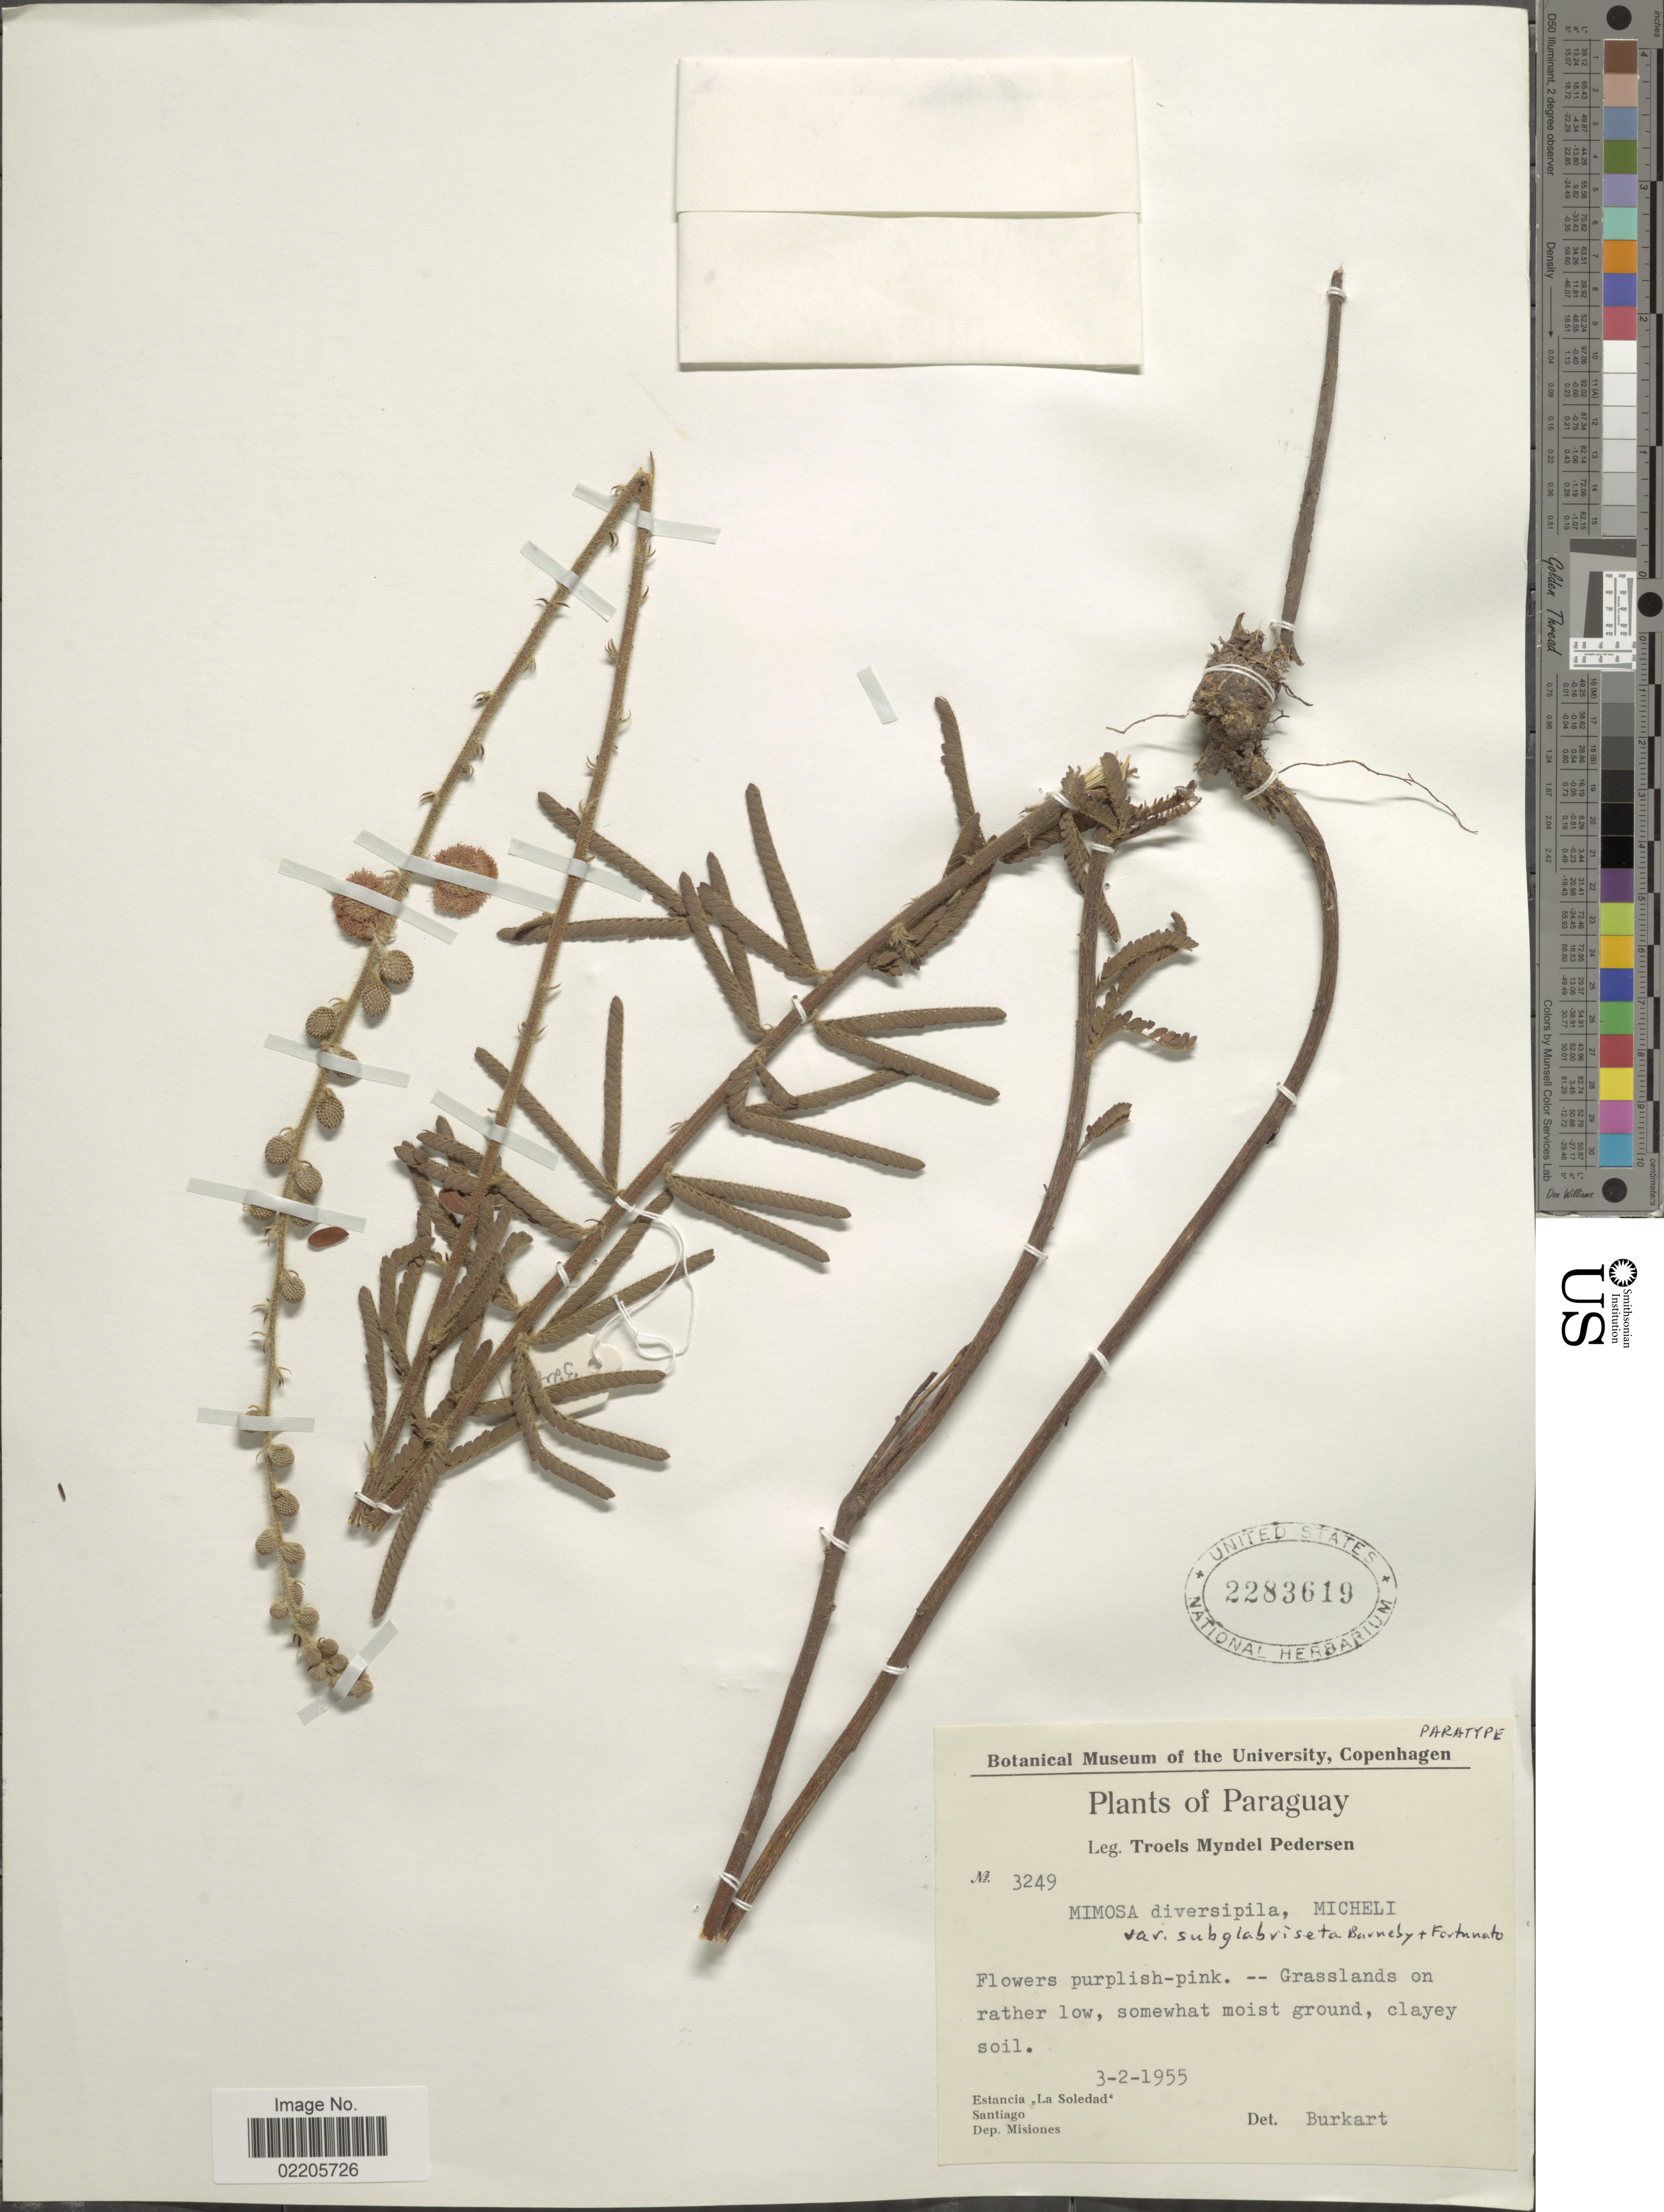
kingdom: Plantae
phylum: Tracheophyta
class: Magnoliopsida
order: Fabales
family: Fabaceae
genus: Mimosa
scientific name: Mimosa diversipila var. subglabriseta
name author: Barneby & Fortunato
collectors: T. Pederson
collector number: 3249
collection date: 1955-02-03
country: Paraguay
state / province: Misiones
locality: Estancia "La Soledad", Santiago, Dep. Misiones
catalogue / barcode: US 2283619